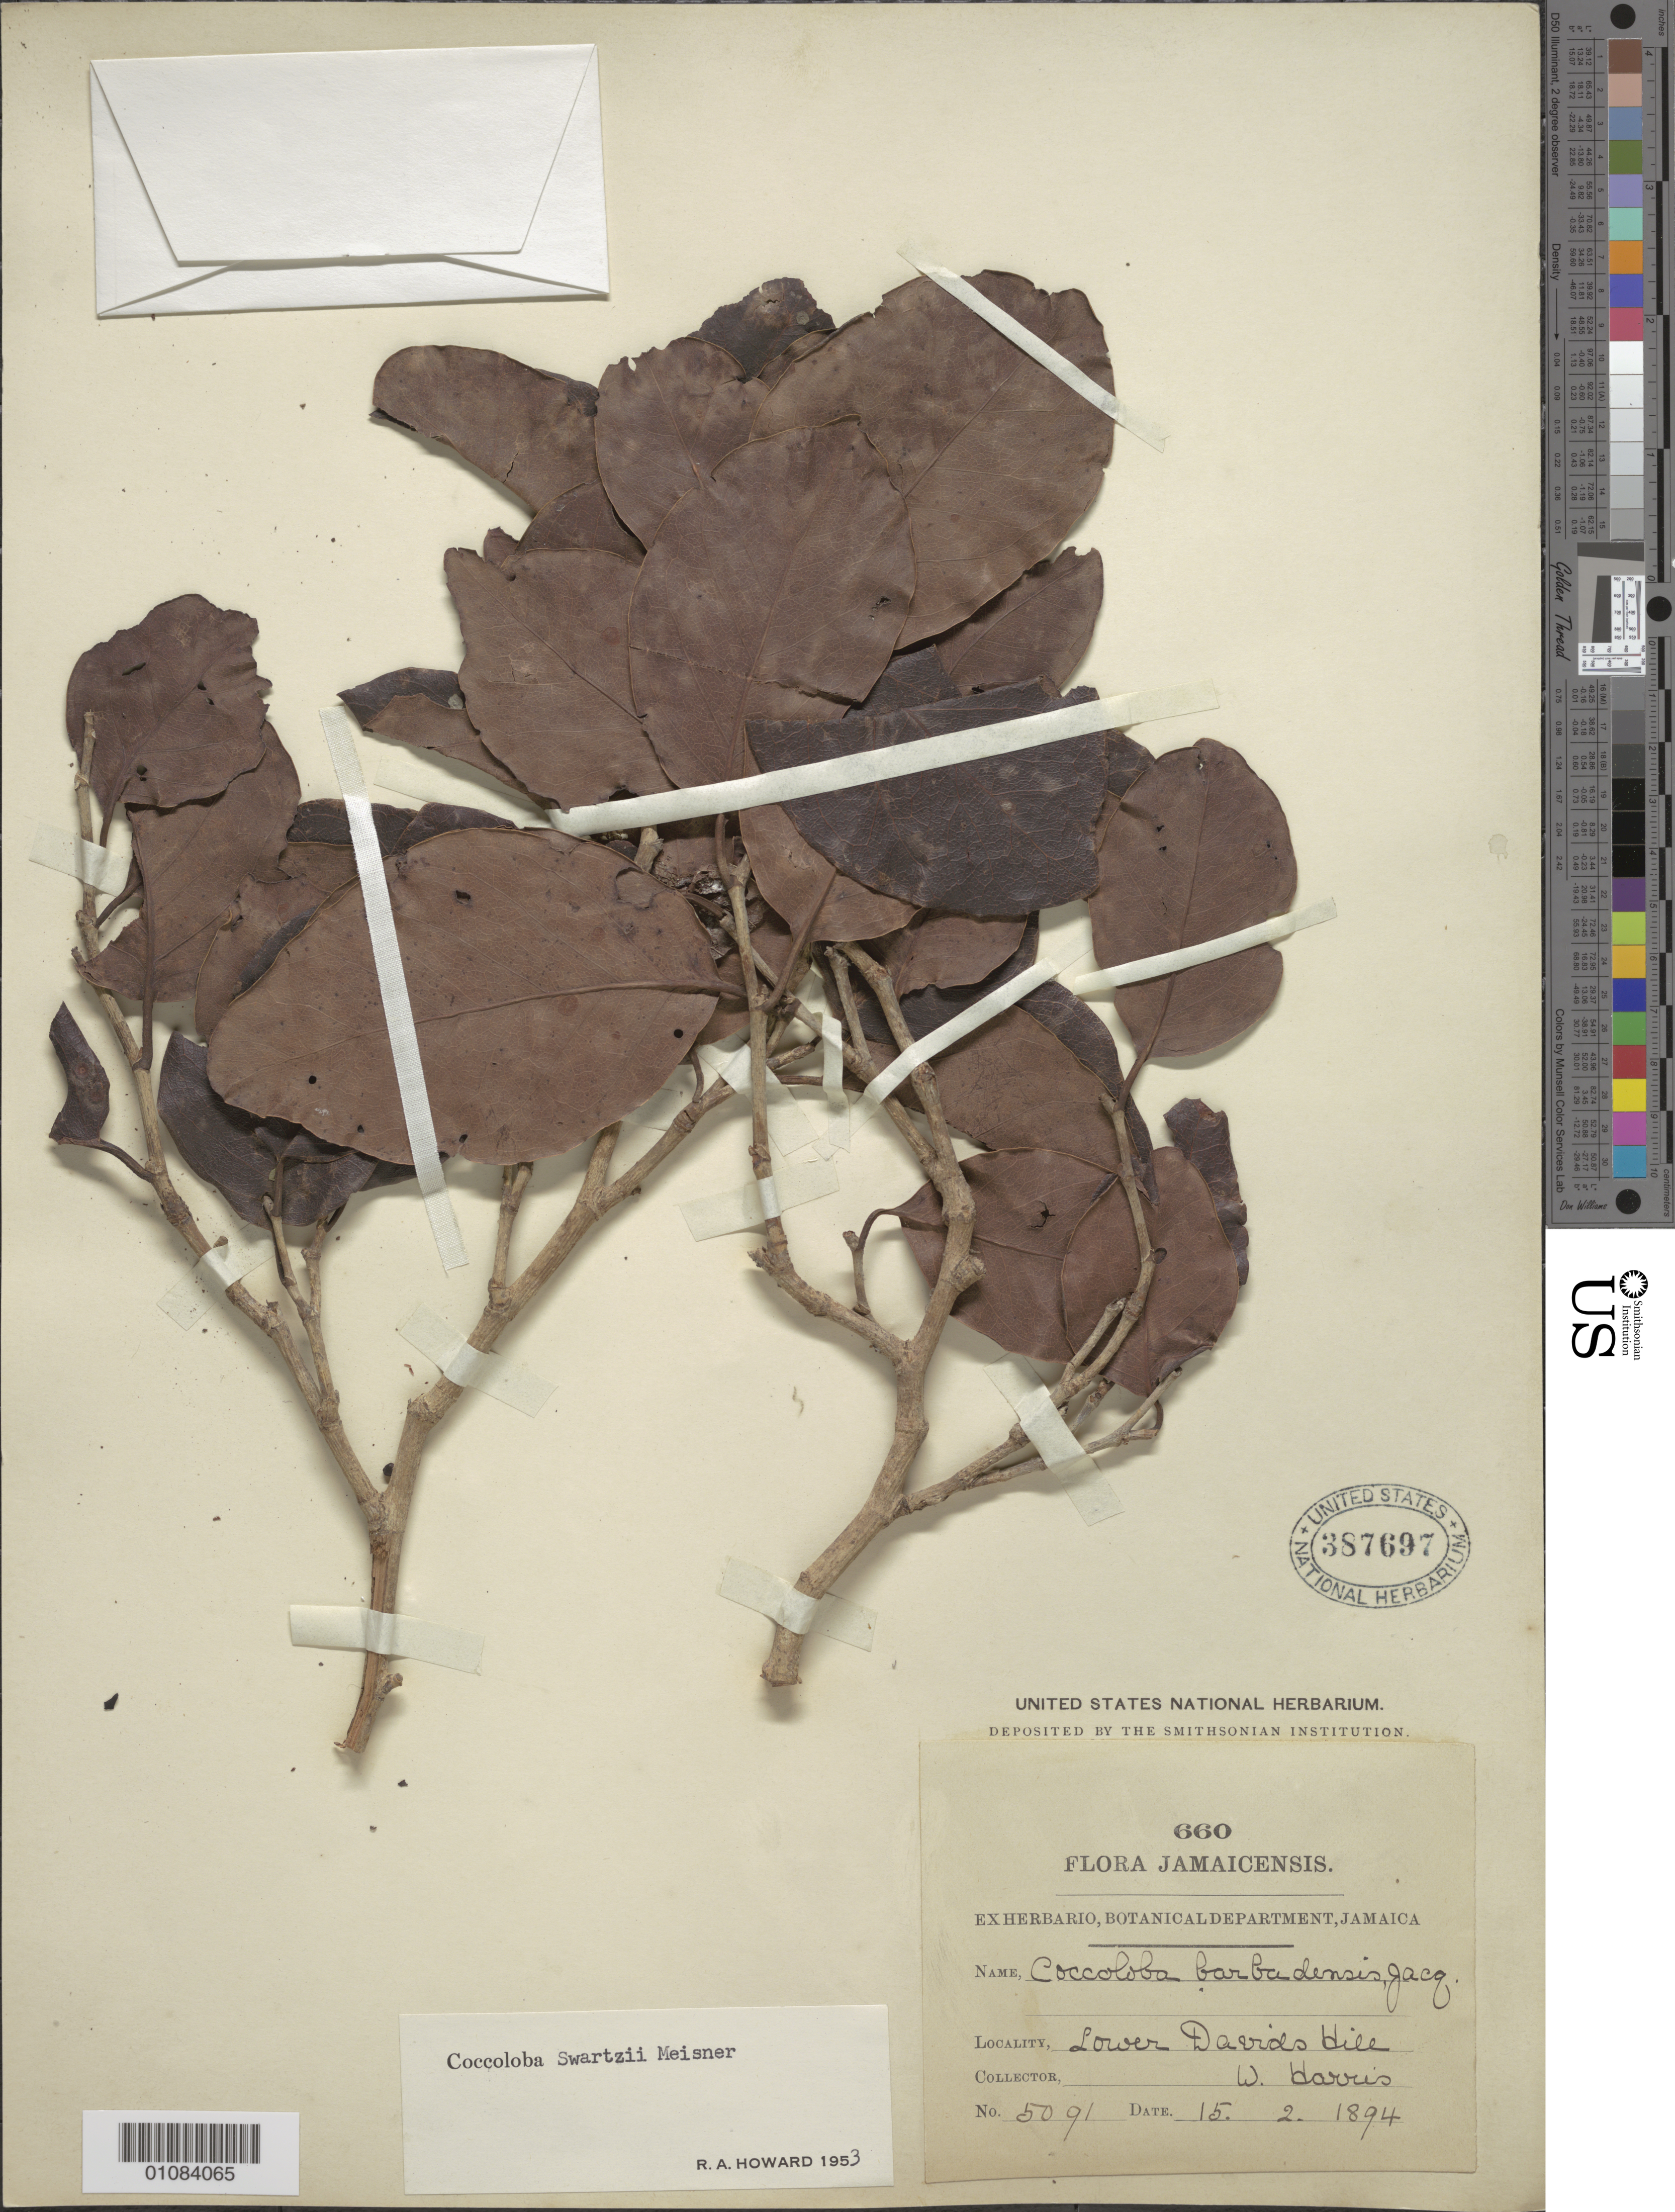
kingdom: Plantae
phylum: Tracheophyta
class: Magnoliopsida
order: Caryophyllales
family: Polygonaceae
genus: Coccoloba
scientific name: Coccoloba swartzii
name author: Meisn.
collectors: W. Harris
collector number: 5092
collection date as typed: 15 Feb 1894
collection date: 1894-02-15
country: Jamaica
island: Jamaica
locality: Lower David's Hill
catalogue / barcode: US 387697